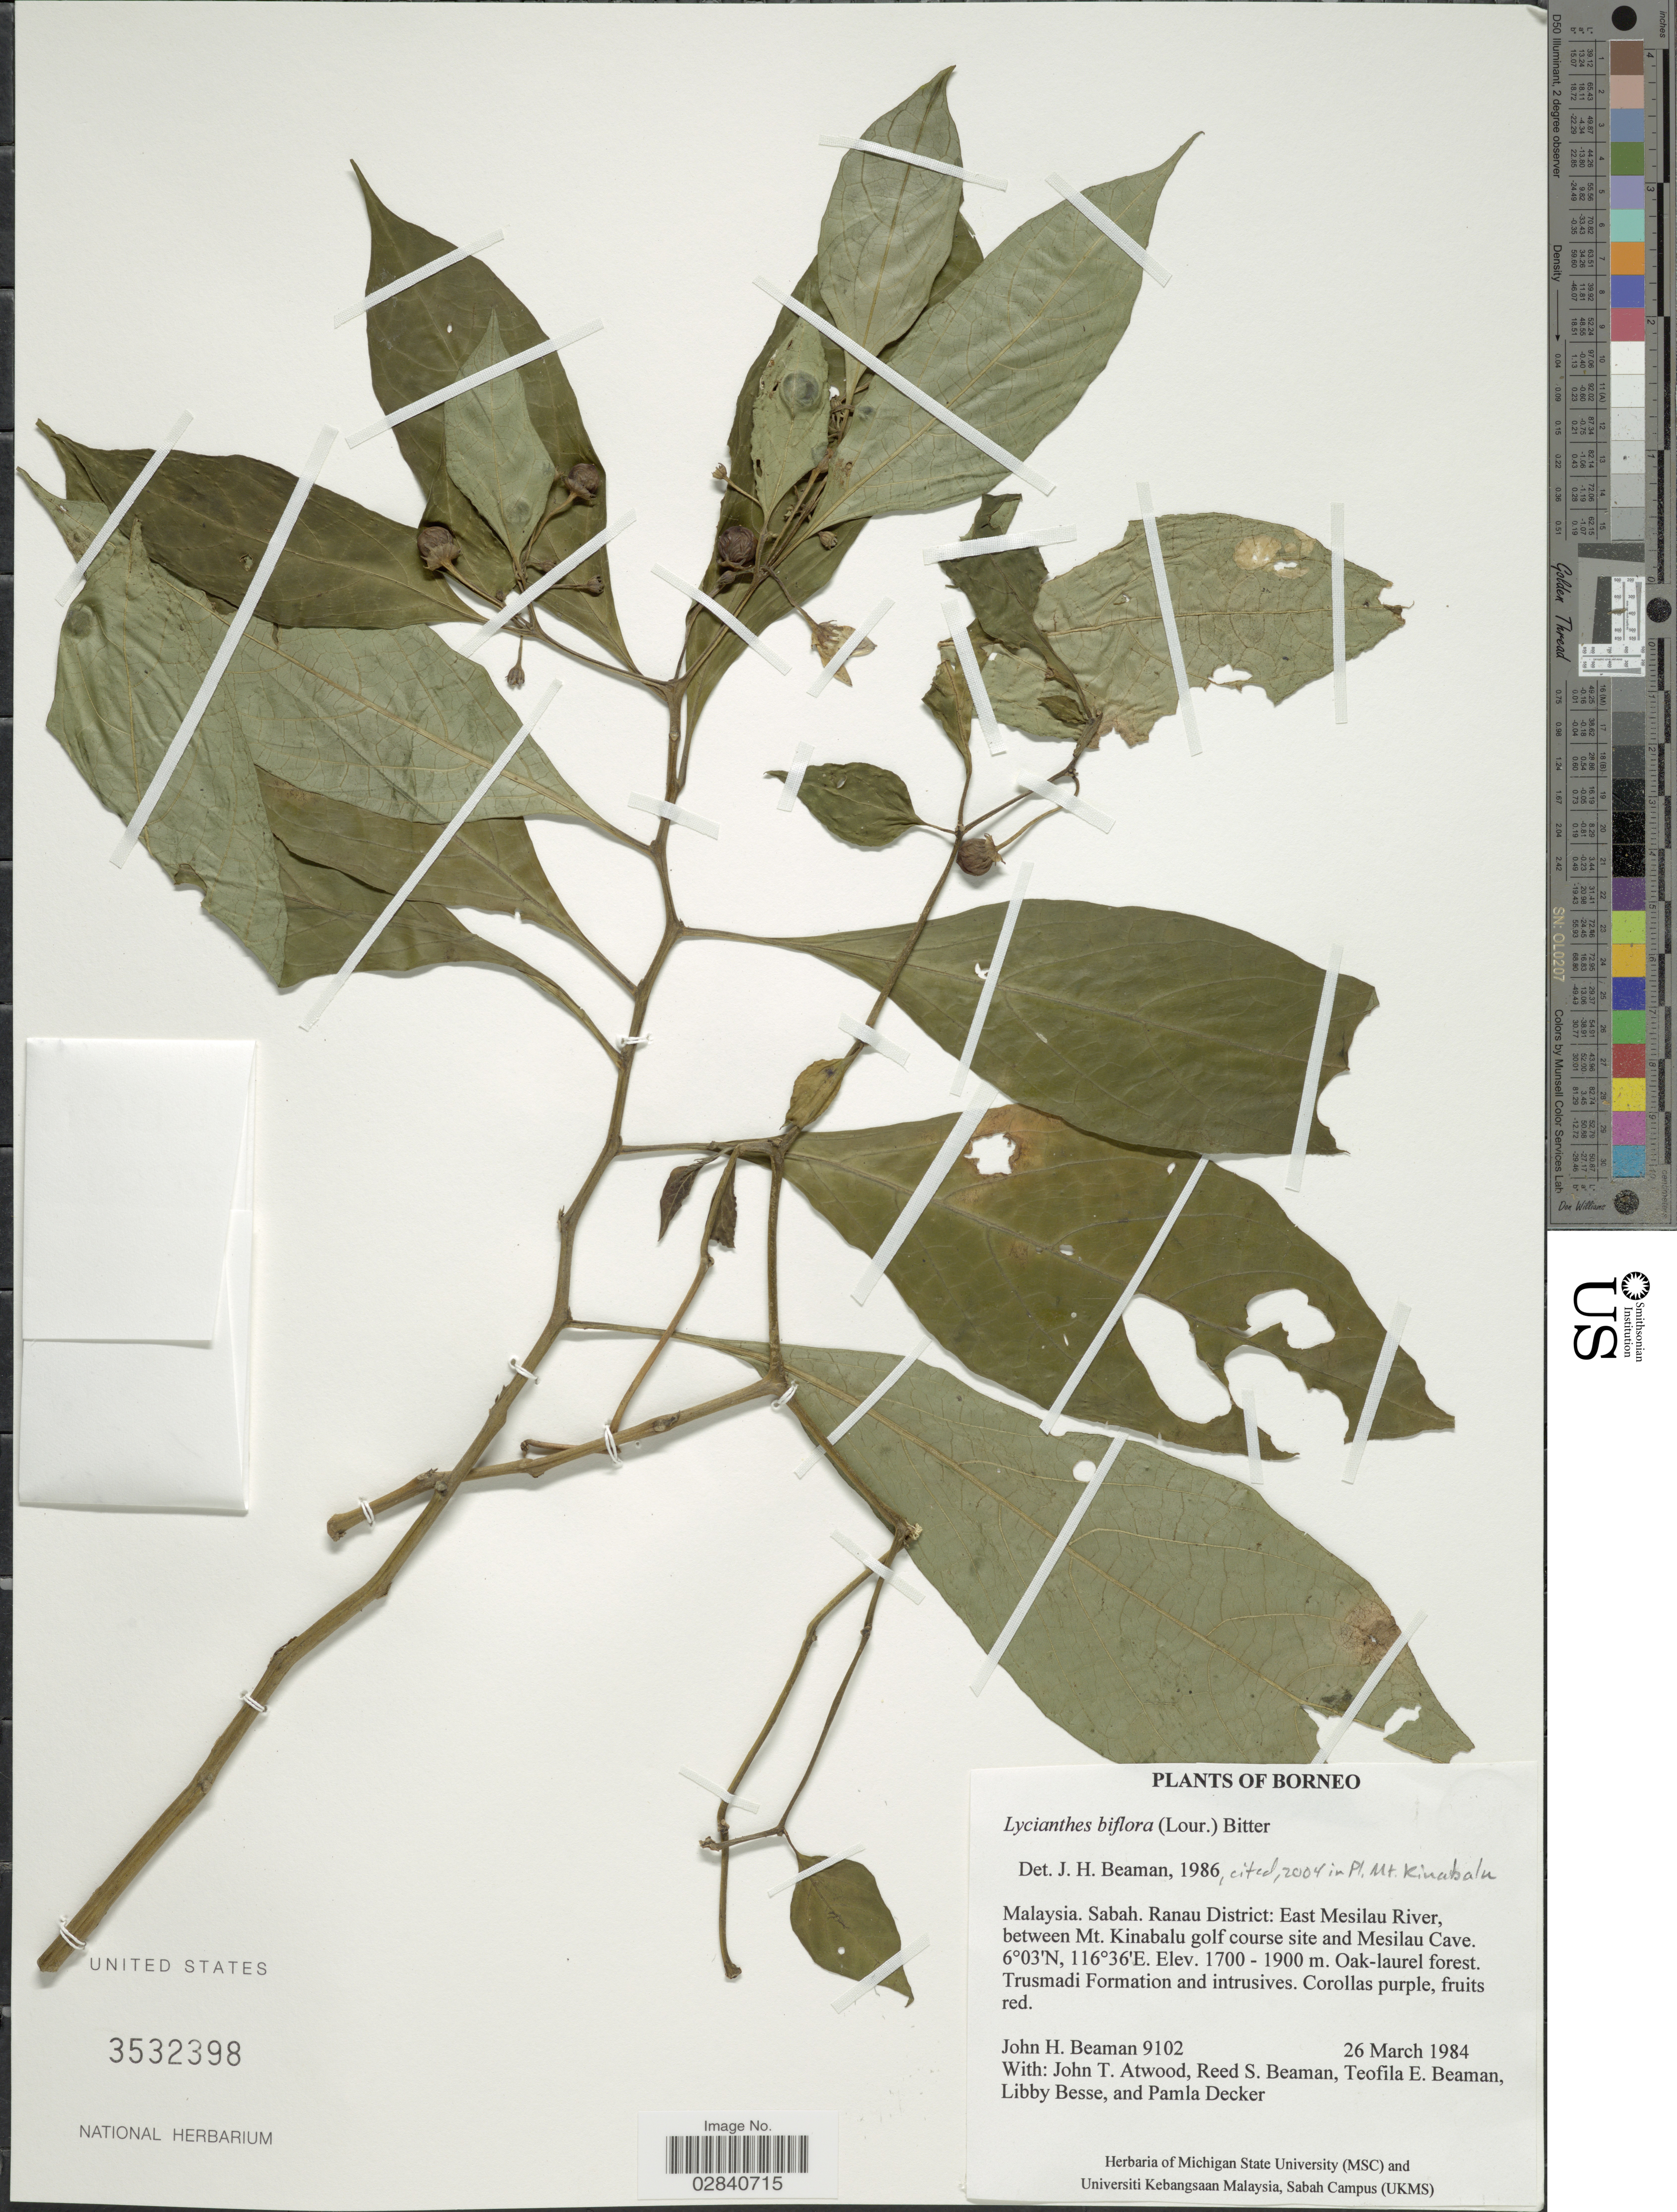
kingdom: Plantae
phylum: Tracheophyta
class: Magnoliopsida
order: Solanales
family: Solanaceae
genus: Lycianthes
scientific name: Lycianthes biflora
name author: (Lour.) Bitter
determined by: Knapp, S. D.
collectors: J. H. Beaman, J. T. Atwood, R. S. Beaman, T. E. Beaman & et al.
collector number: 9102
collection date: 1984-03-26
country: Malaysia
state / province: Sabah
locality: Borneo. Ranau District: East Mesilau River, between Mt. Kinabalu golf course site and Mesilau Cave.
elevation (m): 1700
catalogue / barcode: US 3532398